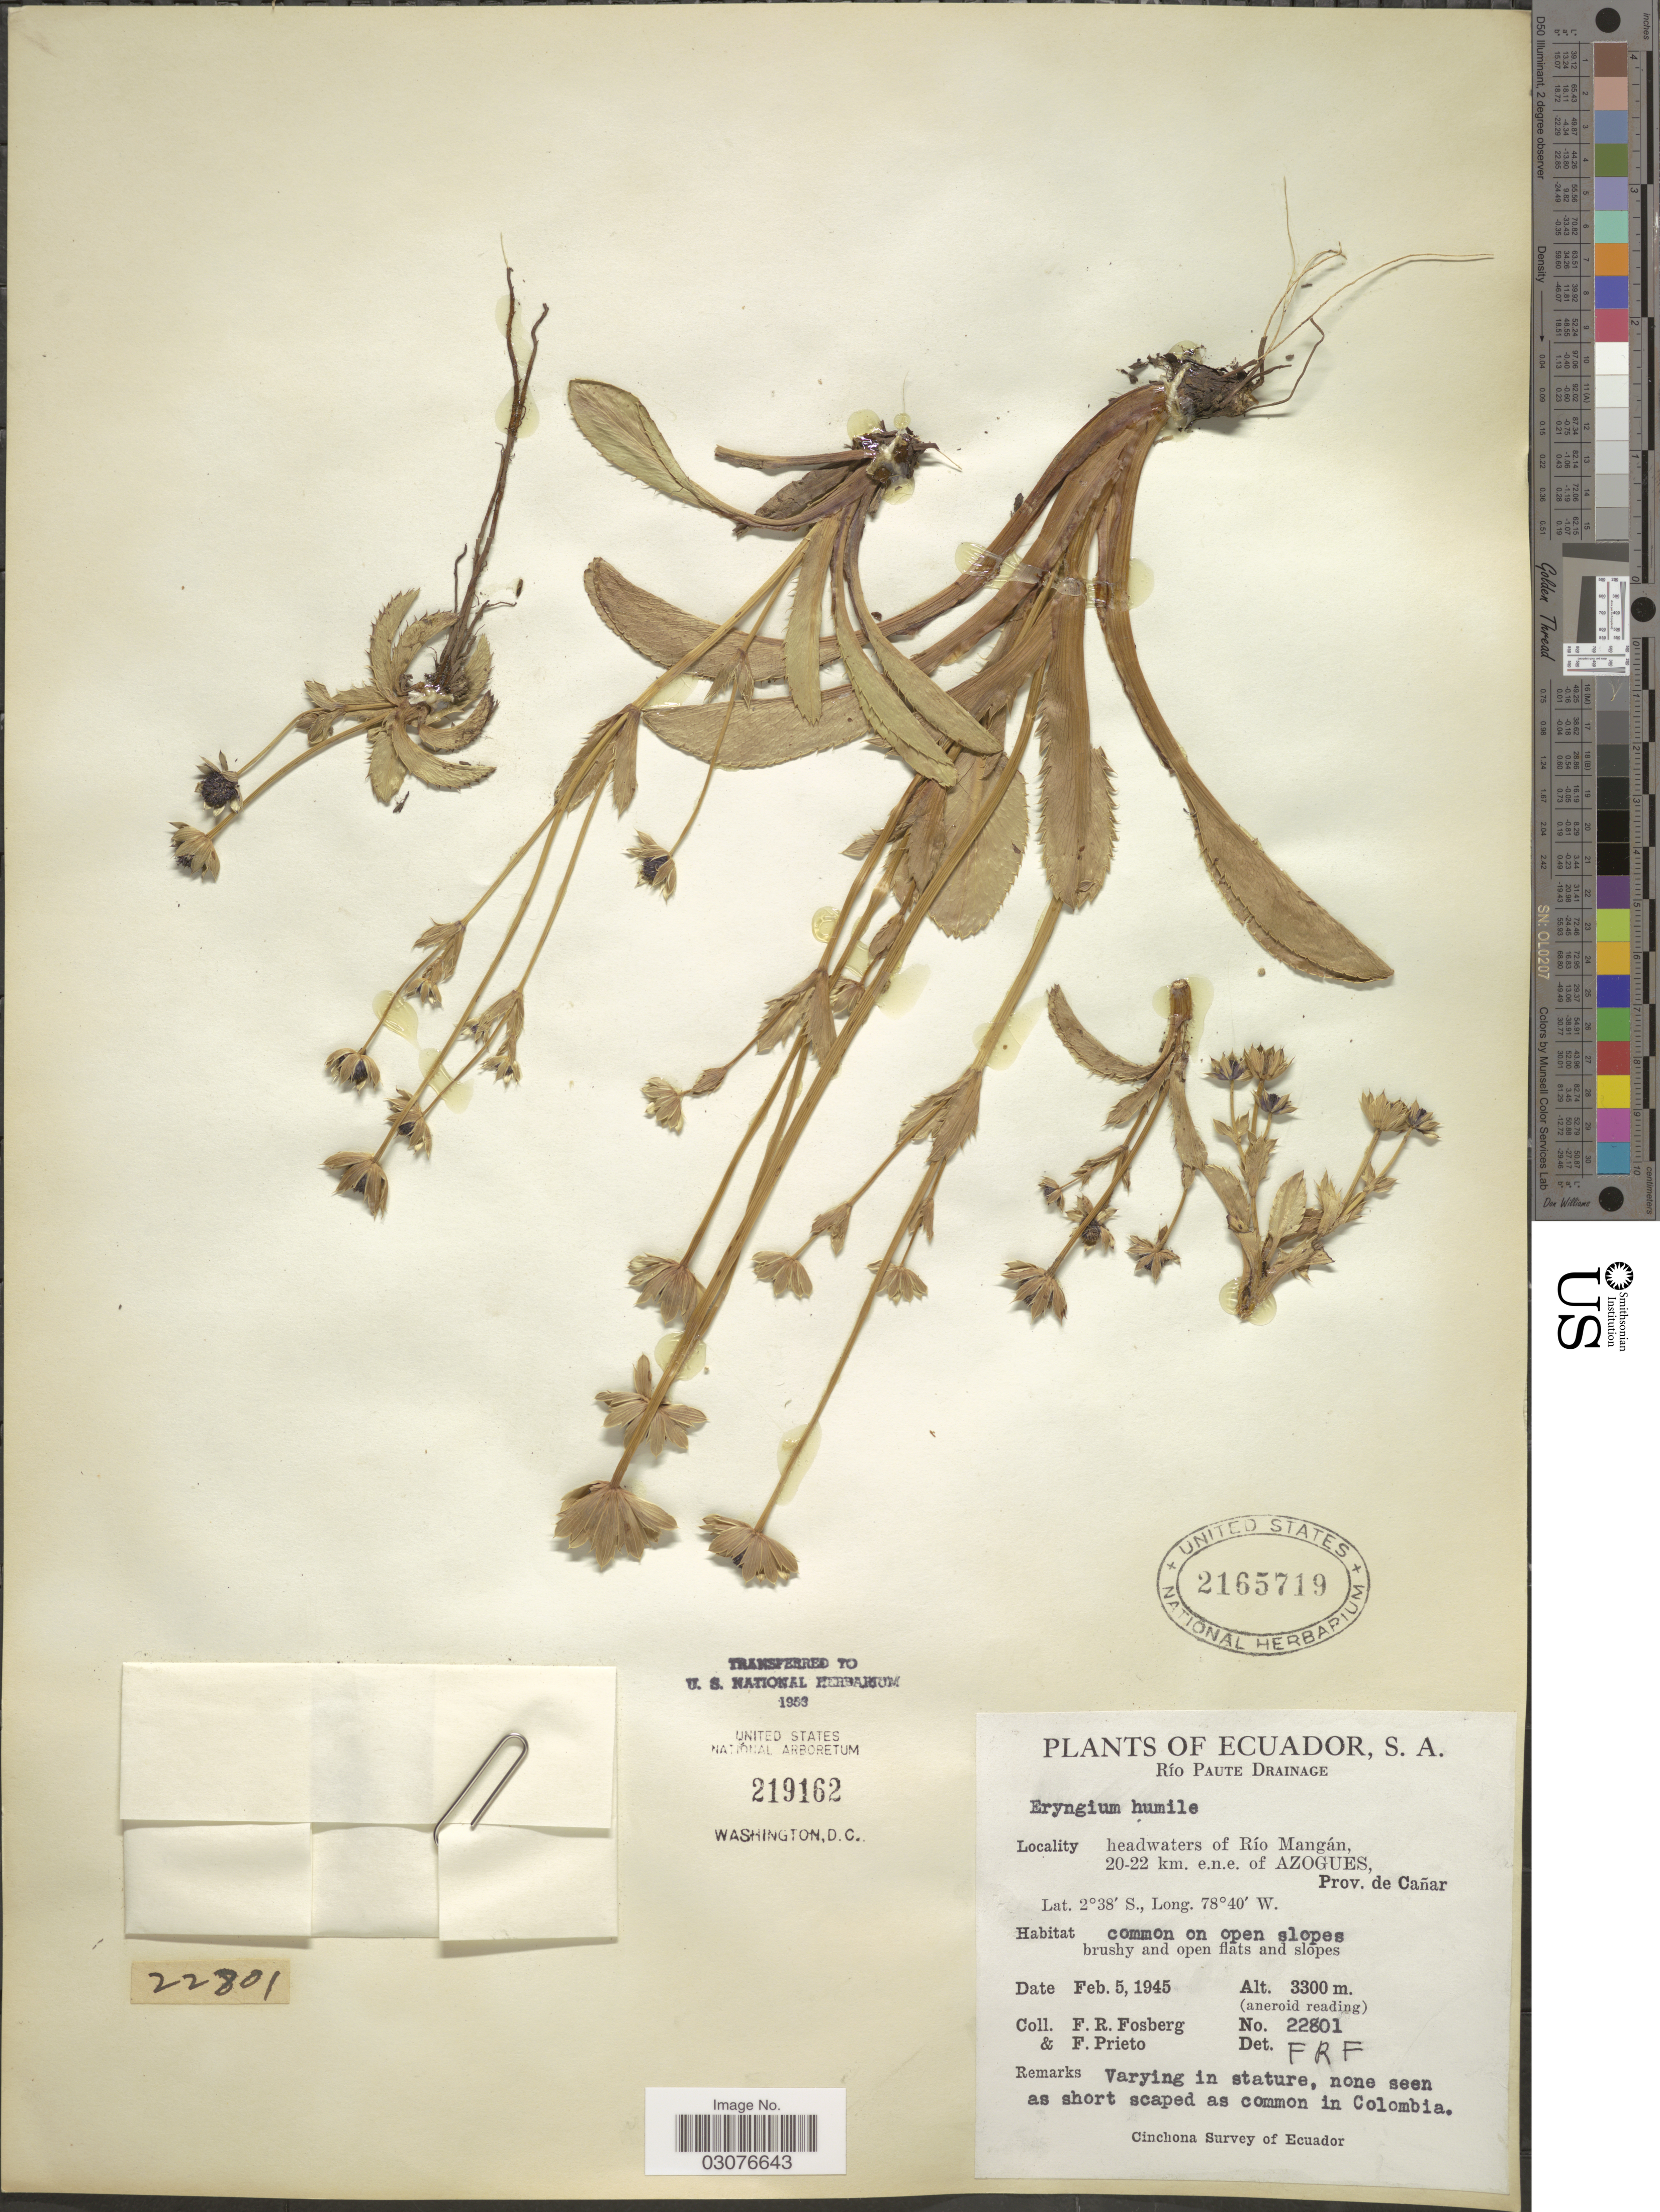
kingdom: Plantae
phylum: Tracheophyta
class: Magnoliopsida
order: Apiales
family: Apiaceae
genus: Eryngium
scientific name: Eryngium humile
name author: Cav.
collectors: F. R. Fosberg & F. Prieto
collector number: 22801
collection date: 1945-02-05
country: Ecuador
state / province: Cañar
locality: Río Paute Drainage, headwaters of Río Mangán. 20-22 km. e.n.e. of Azogues, Prov. de Cañar.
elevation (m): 3300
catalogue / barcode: US 2165719